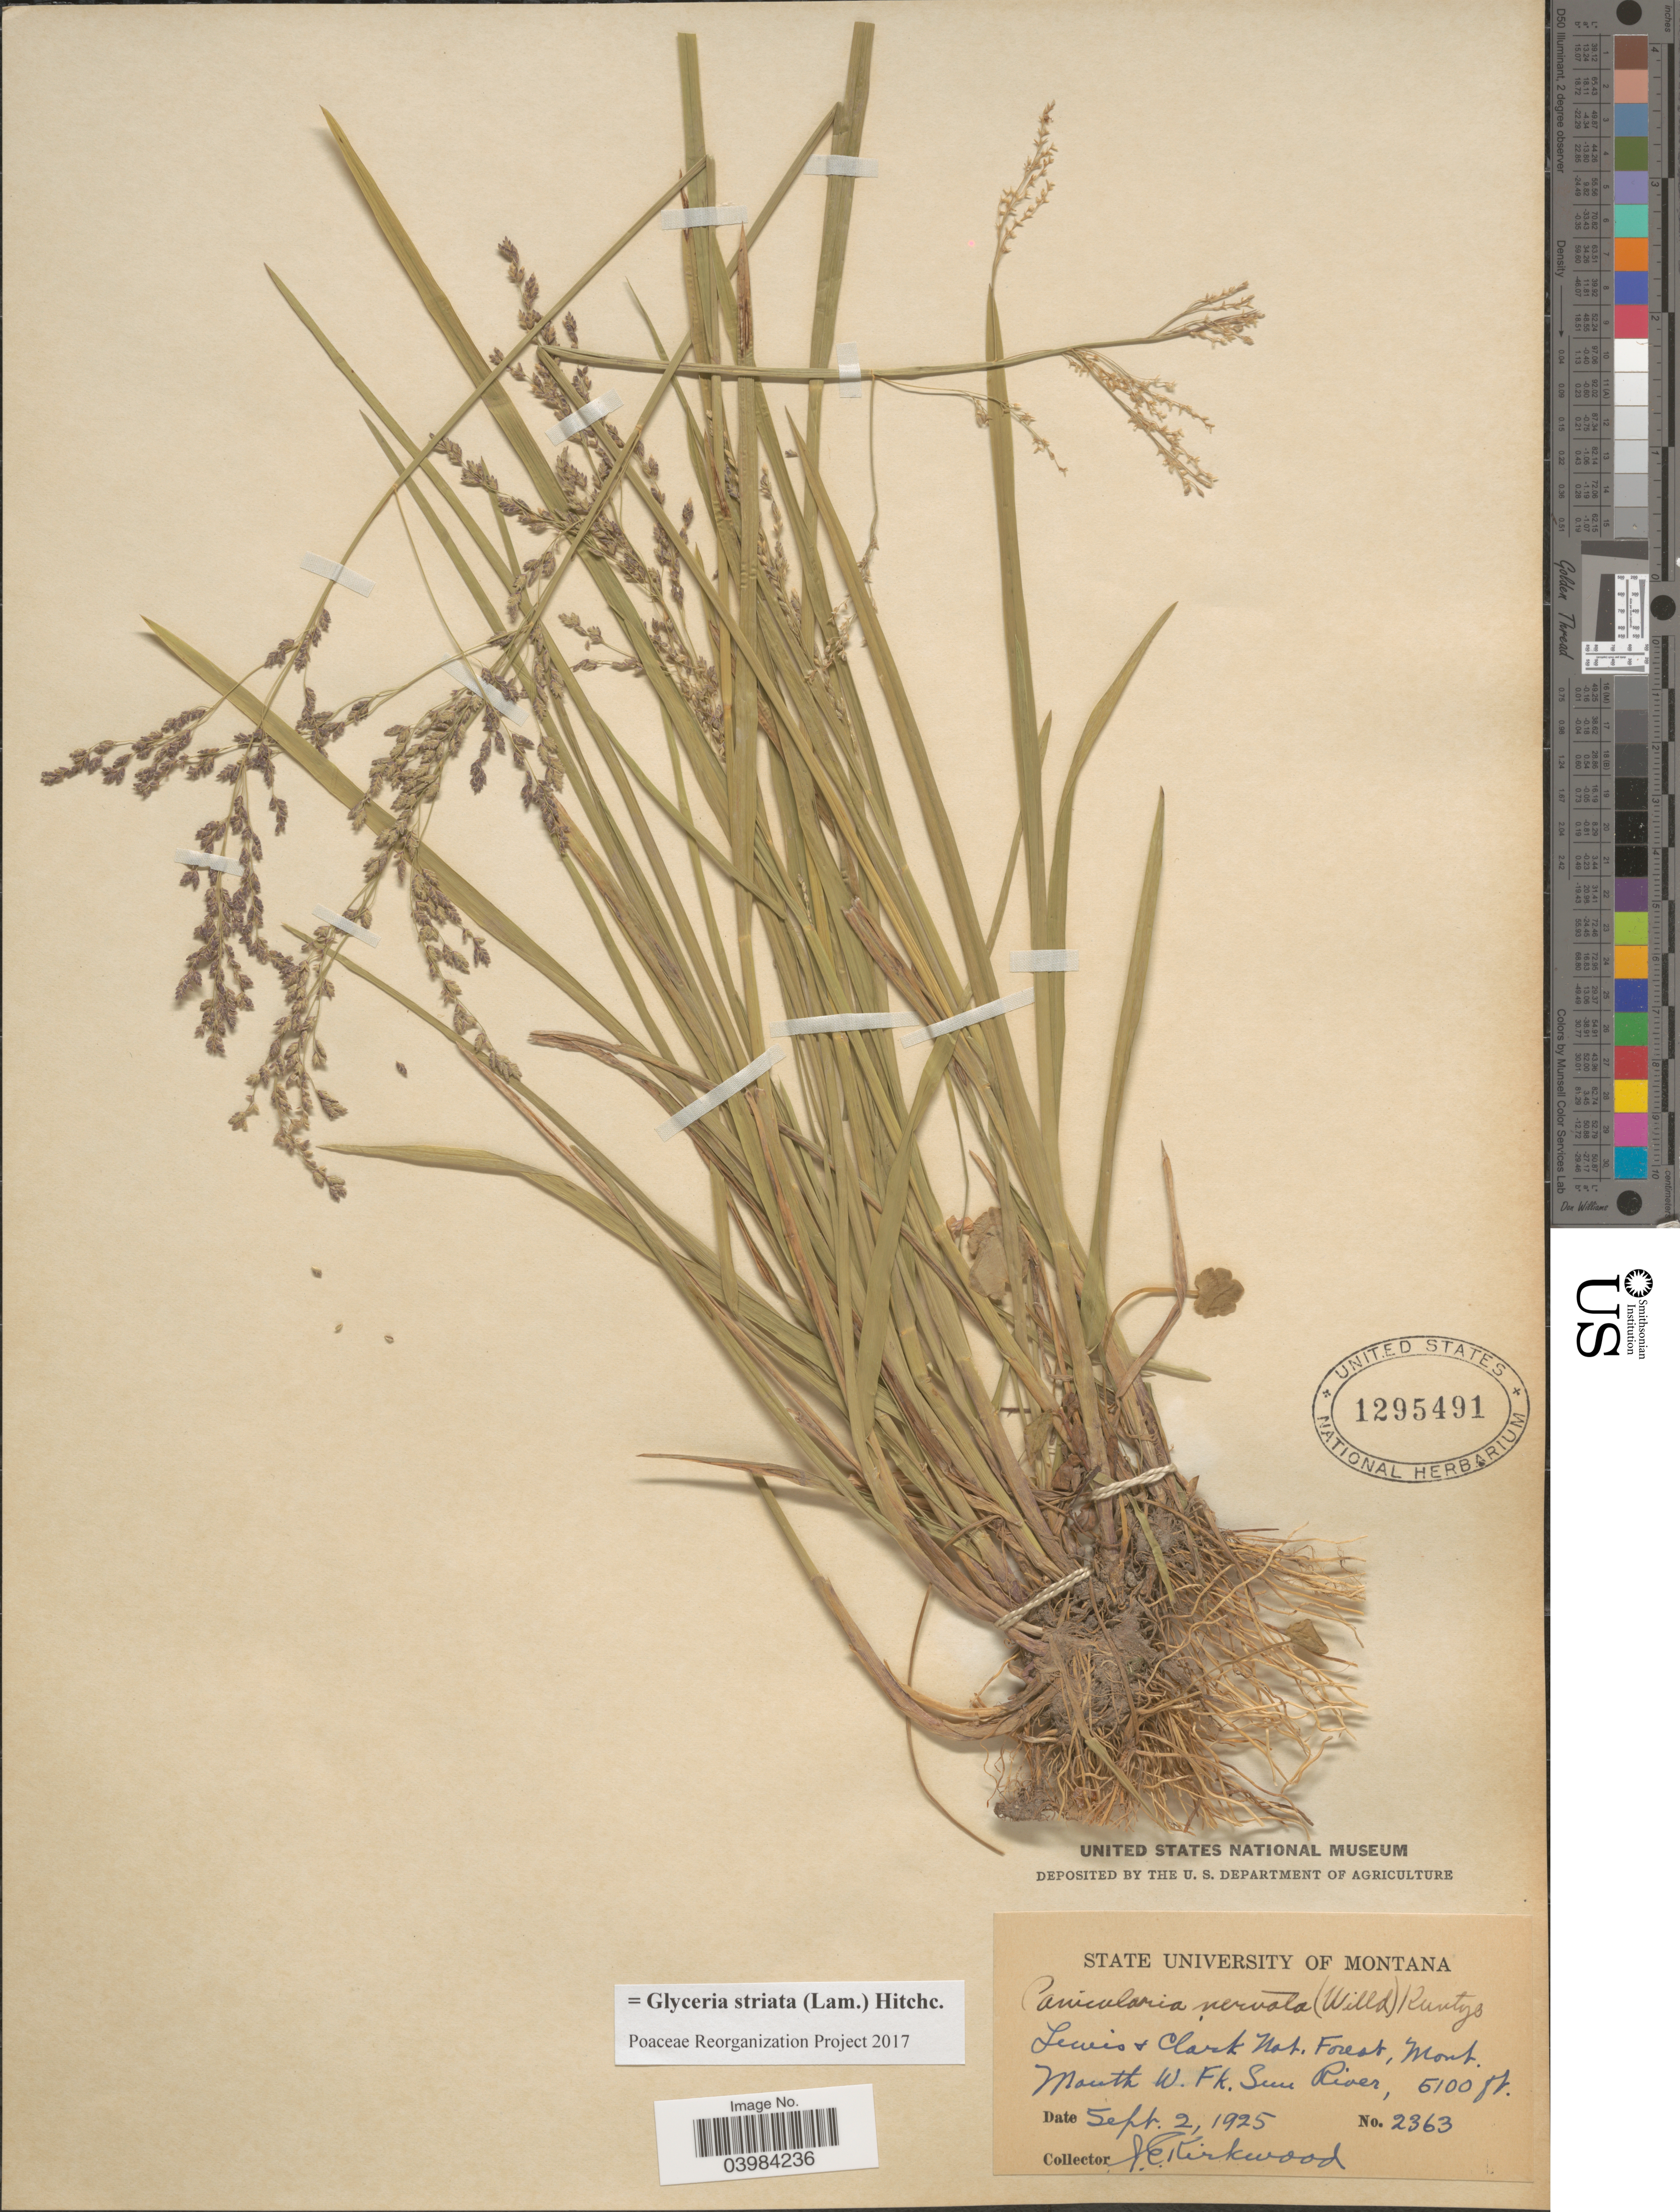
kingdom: Plantae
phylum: Tracheophyta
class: Liliopsida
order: Poales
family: Poaceae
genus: Glyceria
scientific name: Glyceria striata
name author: (Lam.) Hitchc.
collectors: J. Kirkwood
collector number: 2363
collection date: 1925-09-02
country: United States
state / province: Montana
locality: Lewis & Clark Nat. Forest. Mouth W. Fk. Sun River.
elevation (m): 1554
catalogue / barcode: US 1295491